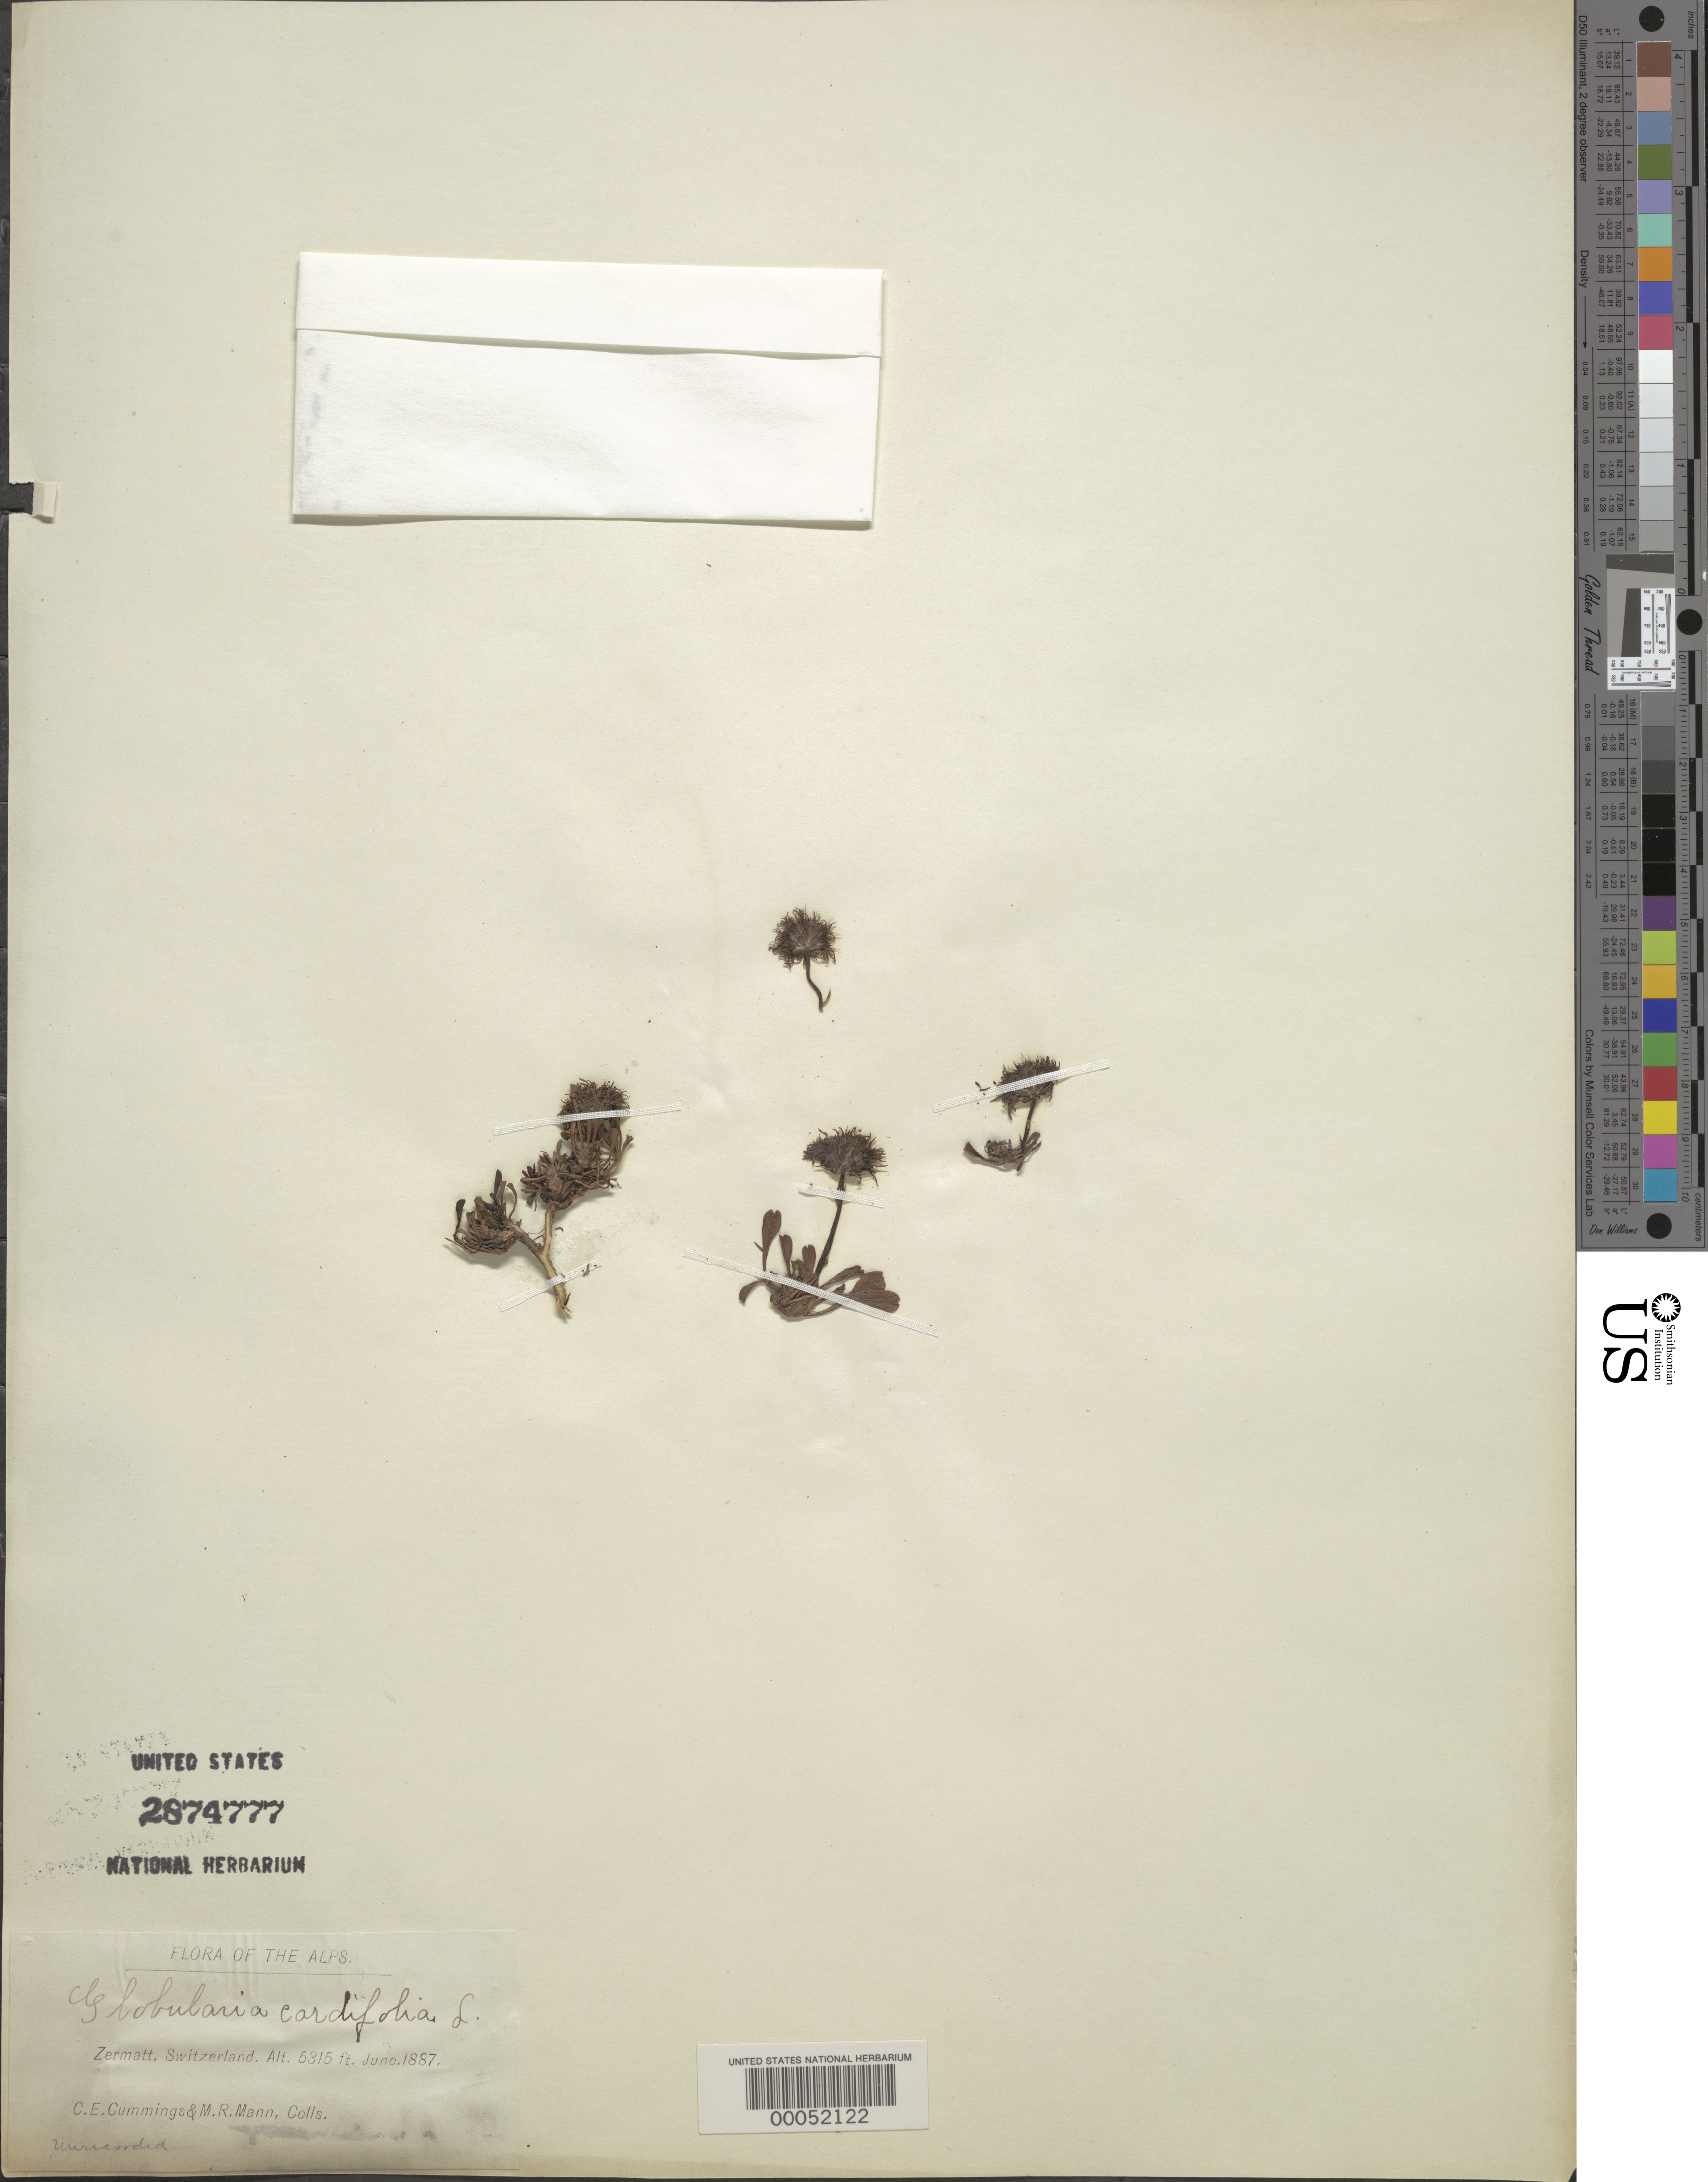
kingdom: Plantae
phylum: Tracheophyta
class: Magnoliopsida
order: Lamiales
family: Plantaginaceae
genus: Globularia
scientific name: Globularia cordifolia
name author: L.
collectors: C. Cummings & M. Mann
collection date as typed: Jun 1887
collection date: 1887-06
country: Switzerland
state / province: Valais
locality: Zermatt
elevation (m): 1620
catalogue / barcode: US 2874777